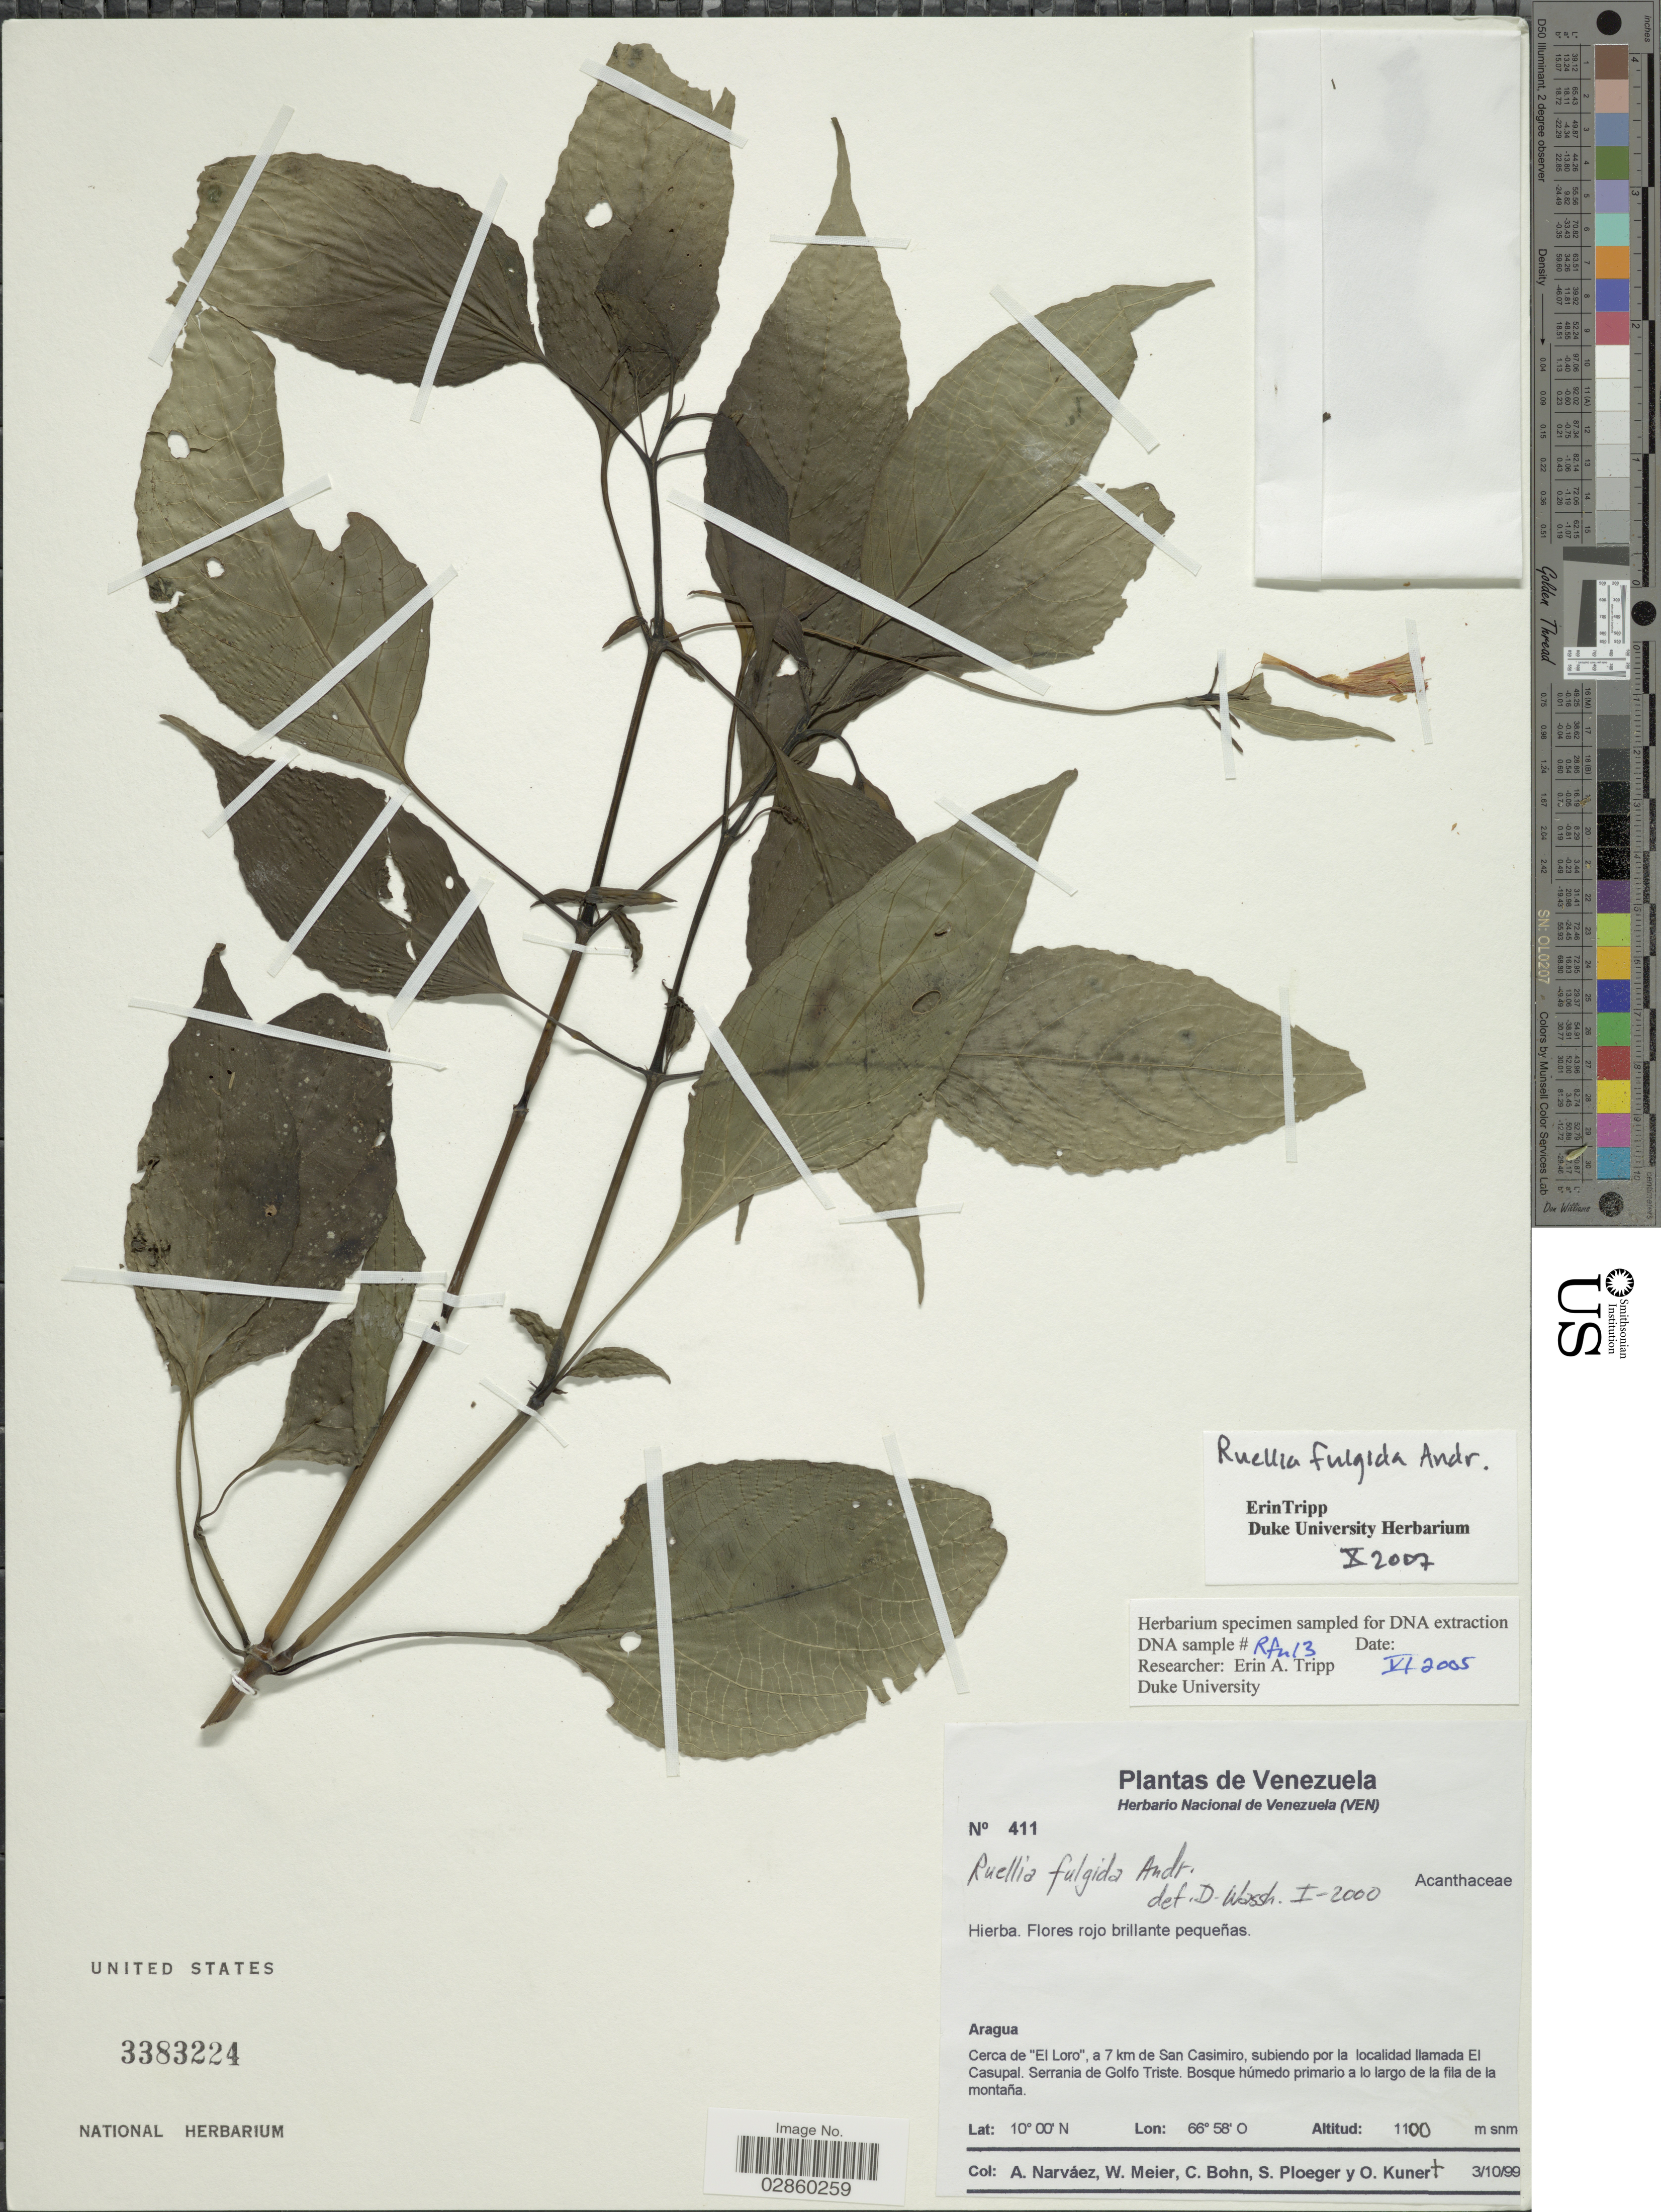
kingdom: Plantae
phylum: Tracheophyta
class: Magnoliopsida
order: Lamiales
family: Acanthaceae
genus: Ruellia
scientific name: Ruellia fulgida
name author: Andrews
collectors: A. Narváez, W. Meier, C. Bohn, S. Ploeger & O. Kunert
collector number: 411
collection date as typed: Transcribed d/m/y: 3/10/99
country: Venezuela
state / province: Aragua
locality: Cerca de "El Loro", a 7 km de San Casimiro, subiendo por la localidad llamada El Casupal, Serrania de Golfo Triste.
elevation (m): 1100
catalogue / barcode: US 3383224